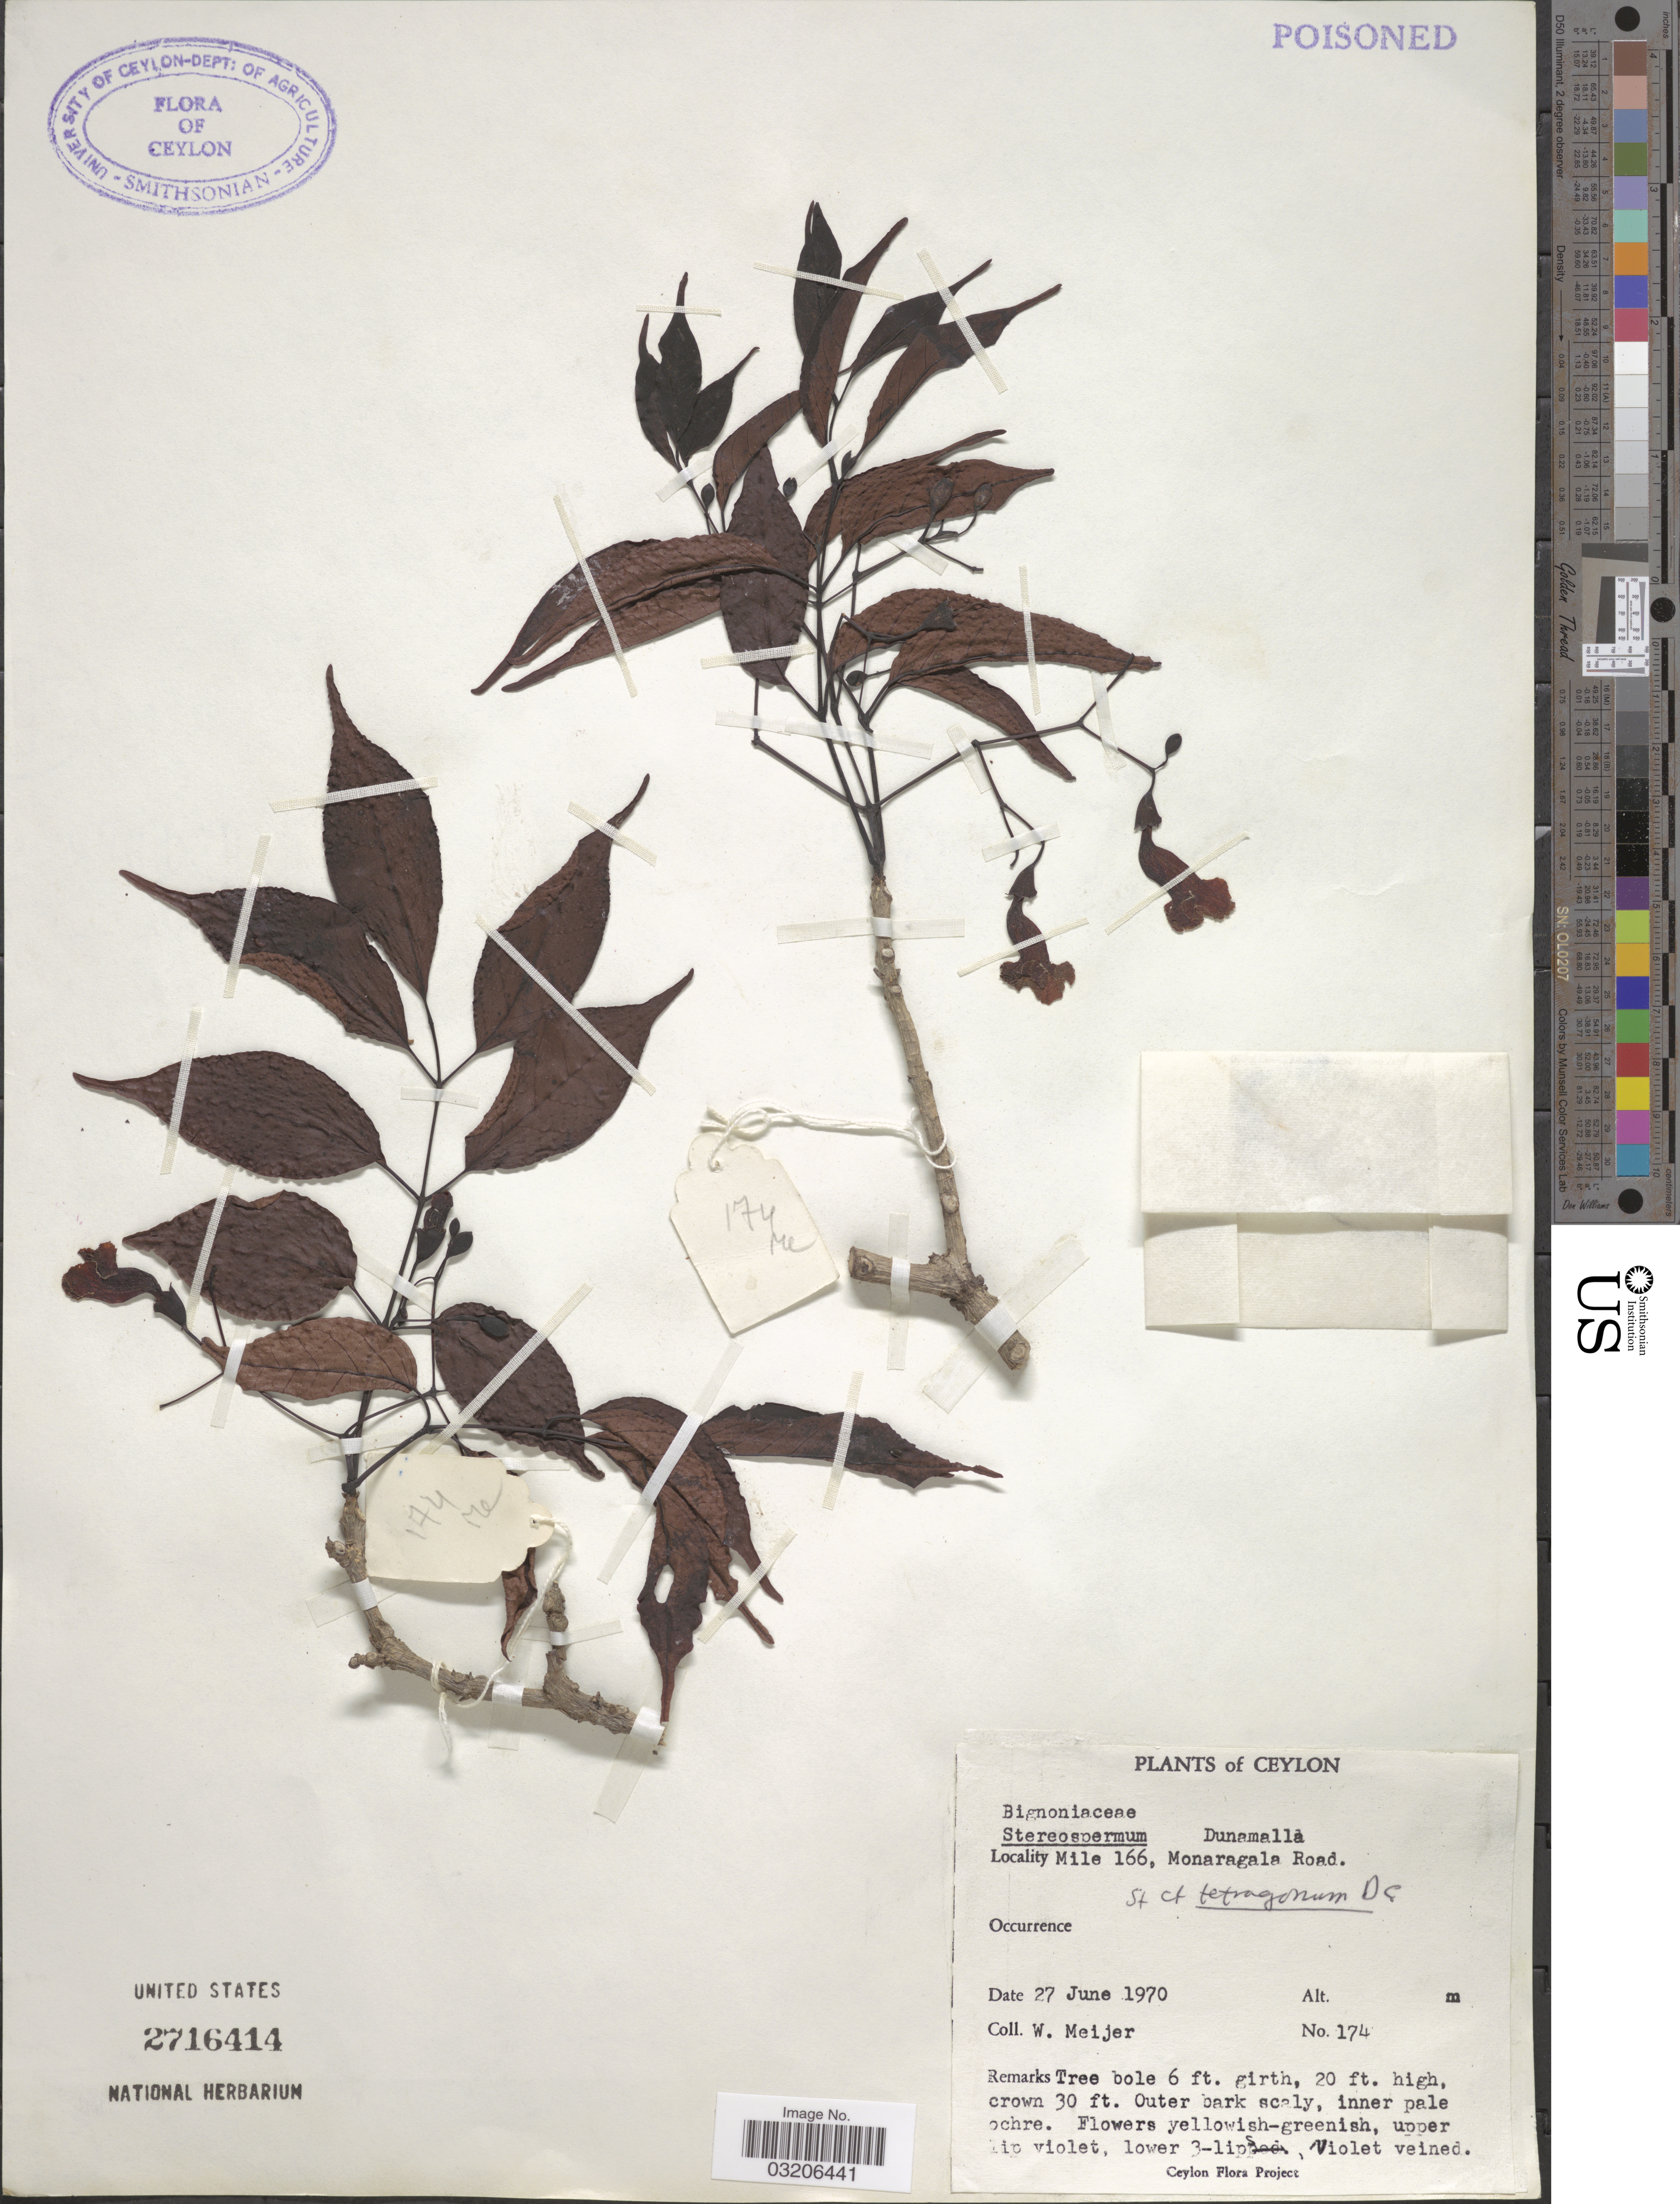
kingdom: Plantae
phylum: Tracheophyta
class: Magnoliopsida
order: Lamiales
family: Bignoniaceae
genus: Stereospermum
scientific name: Stereospermum tetragonum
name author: DC.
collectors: W. Meijer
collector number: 174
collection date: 1970-06-27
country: Sri Lanka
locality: Ceylon. Mile 166, Monaragala Road.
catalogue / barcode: US 2716414